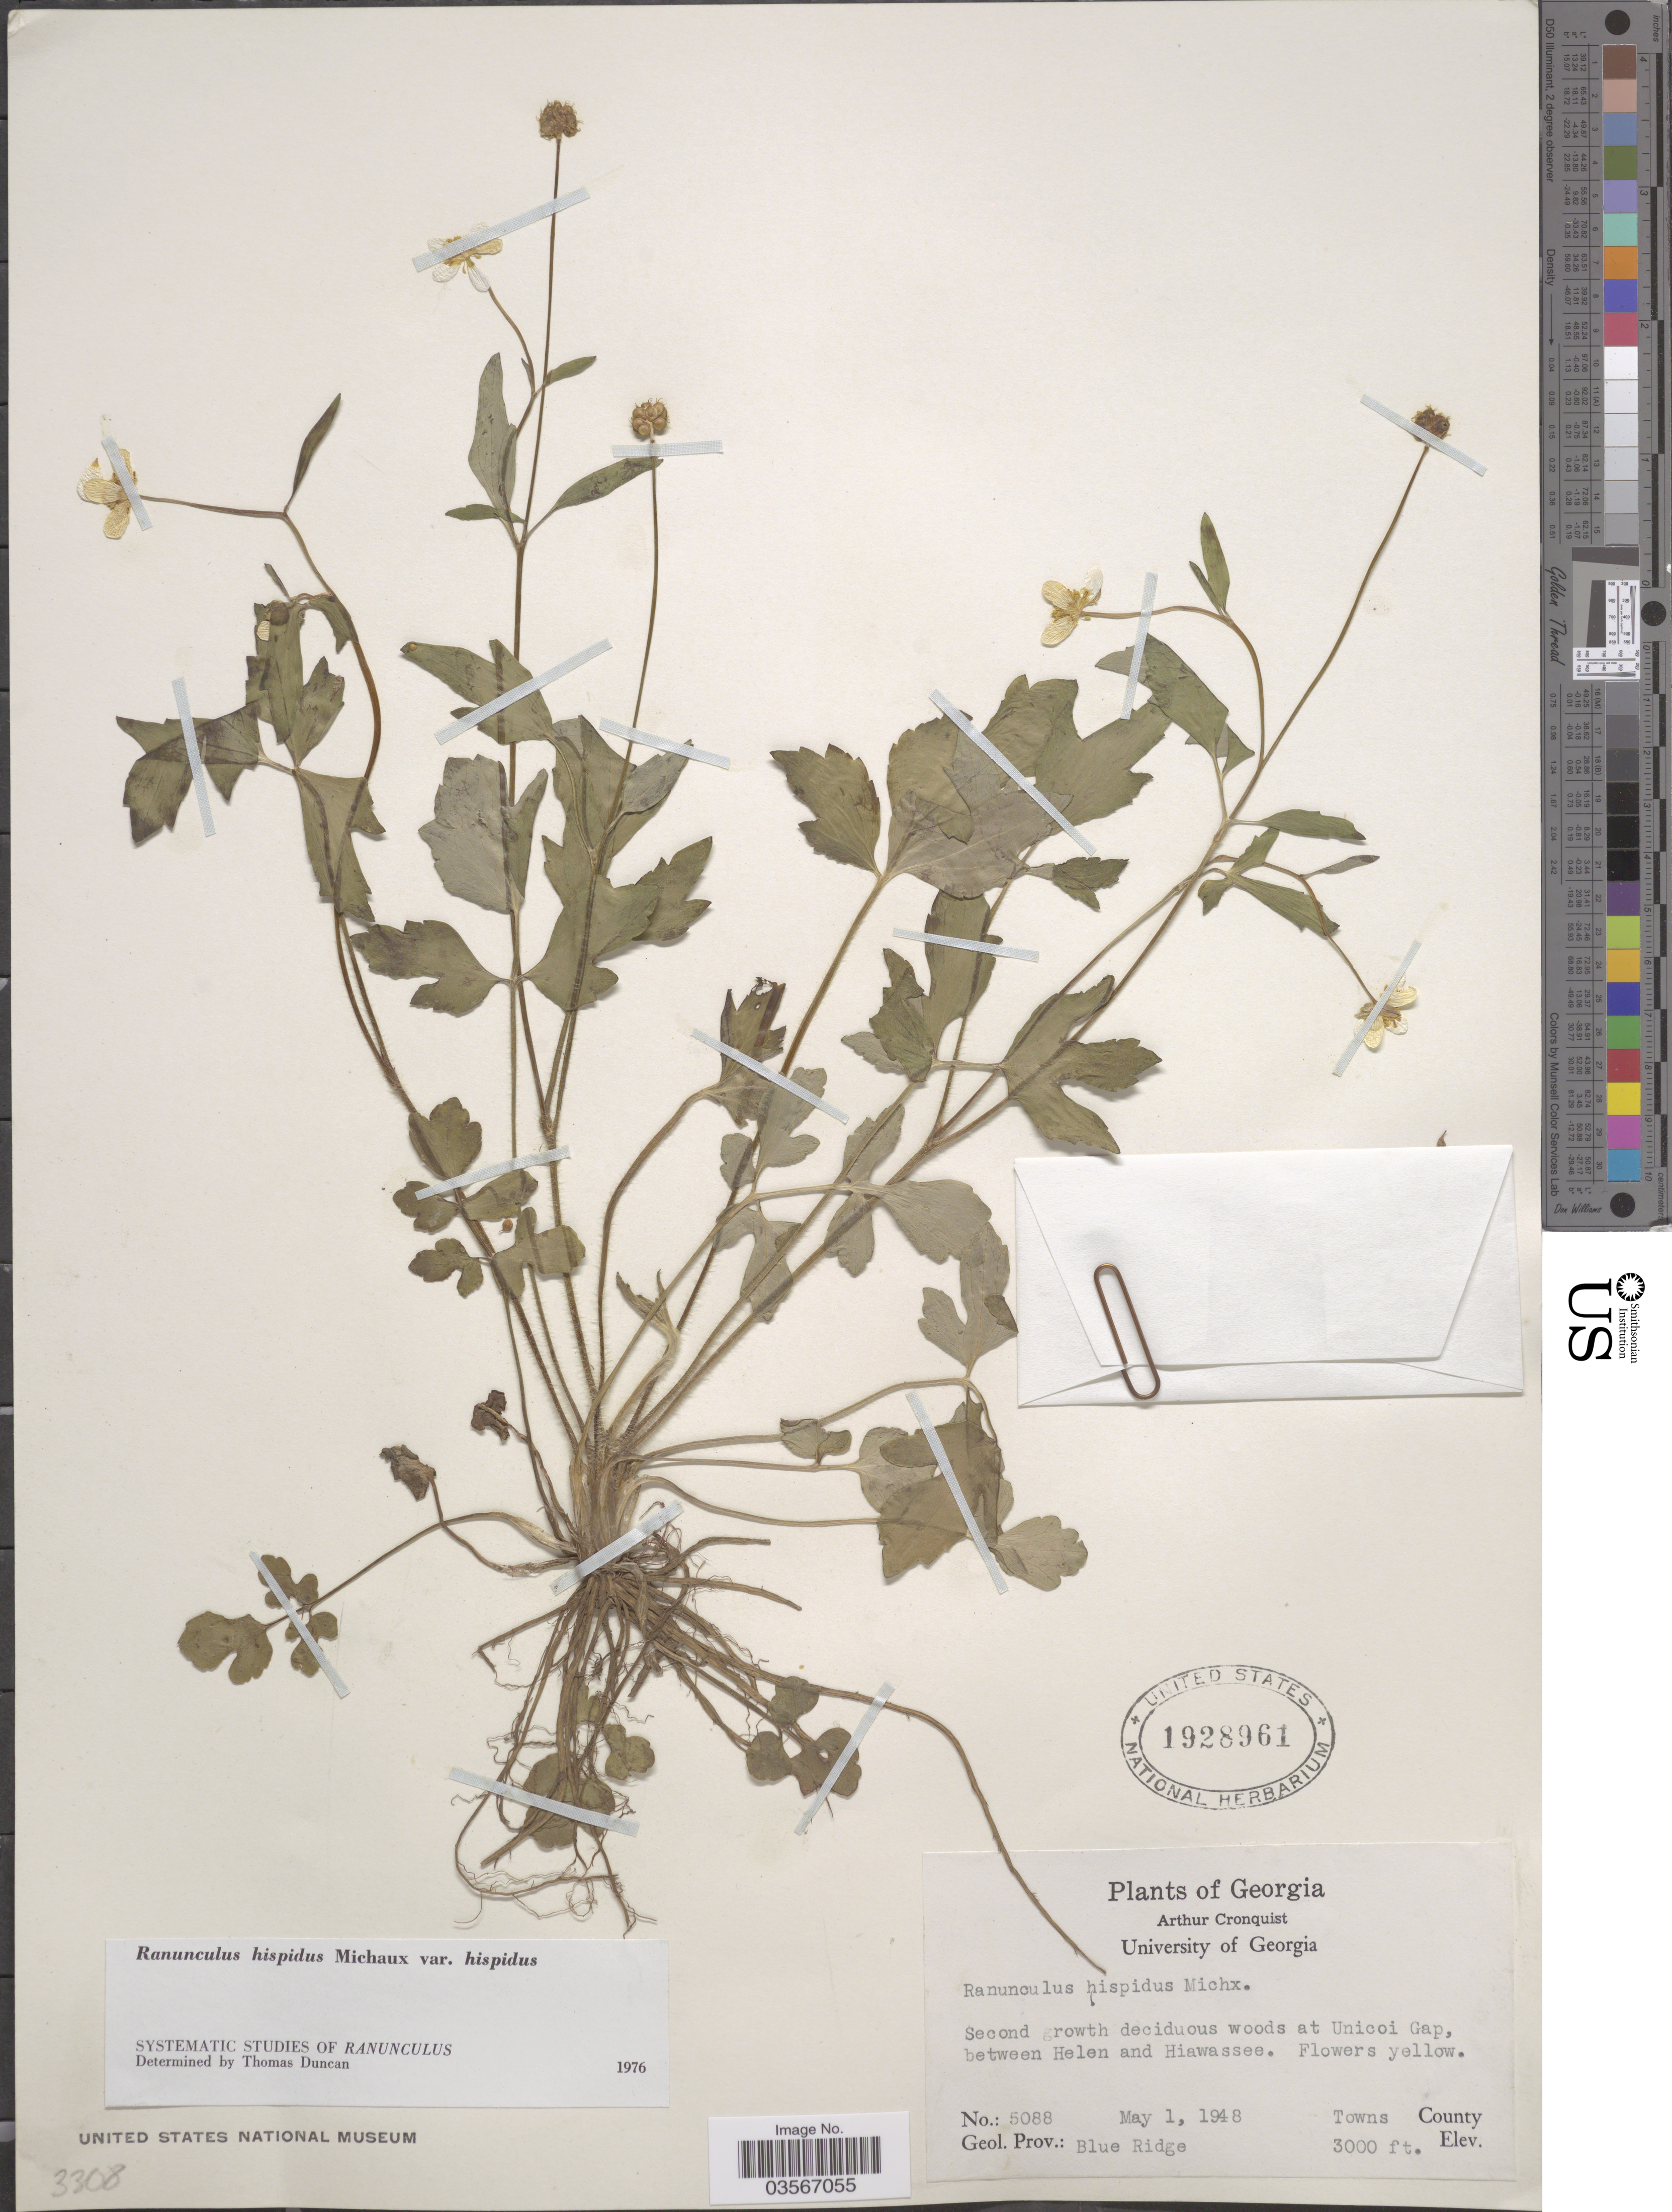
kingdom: Plantae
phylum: Tracheophyta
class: Magnoliopsida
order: Ranunculales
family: Ranunculaceae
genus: Ranunculus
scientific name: Ranunculus hispidus var. hispidus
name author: Michx.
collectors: A. J. Cronquist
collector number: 5088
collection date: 1948-05-01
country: United States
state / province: Georgia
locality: Second growth deciduous woods at Unicoi Gap, between Helen and Hiawassee. Towns County.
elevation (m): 914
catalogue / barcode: US 1928961